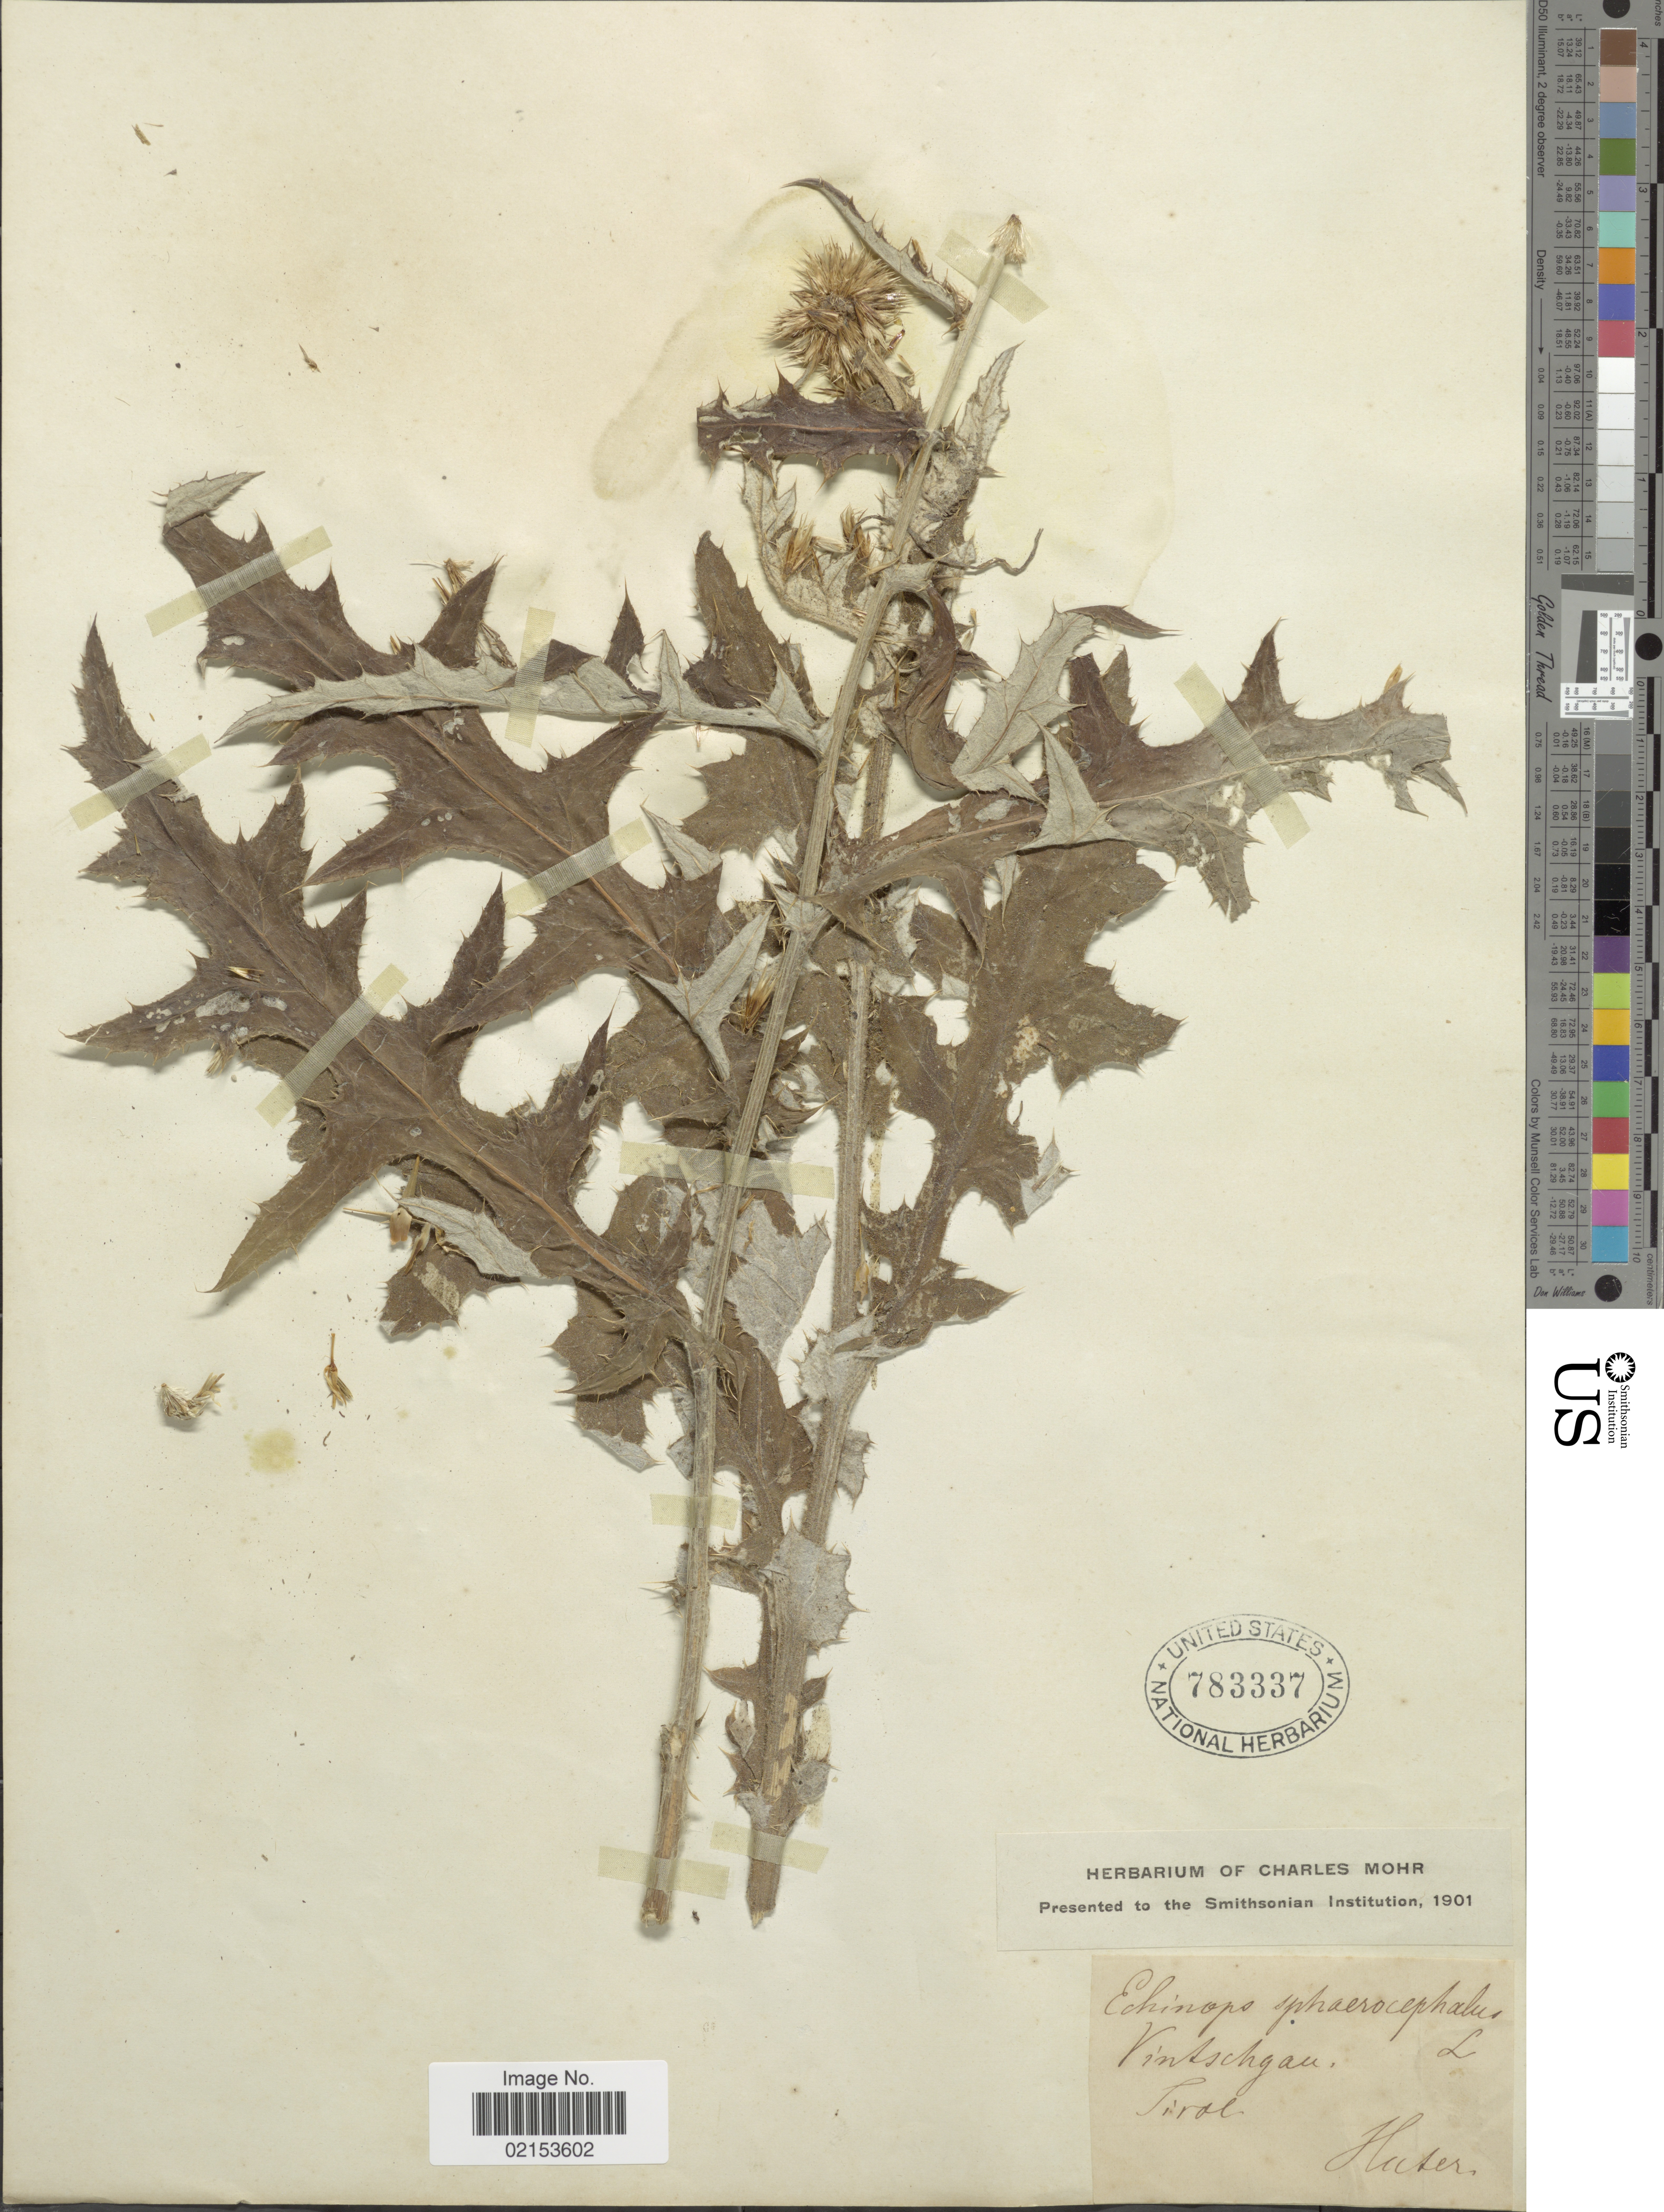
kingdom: Plantae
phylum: Tracheophyta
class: Magnoliopsida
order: Asterales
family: Asteraceae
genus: Echinops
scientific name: Echinops sphaerocephalus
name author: L.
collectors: -. Huter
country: Austria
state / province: Tirol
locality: Vintschgau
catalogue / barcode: US 783337